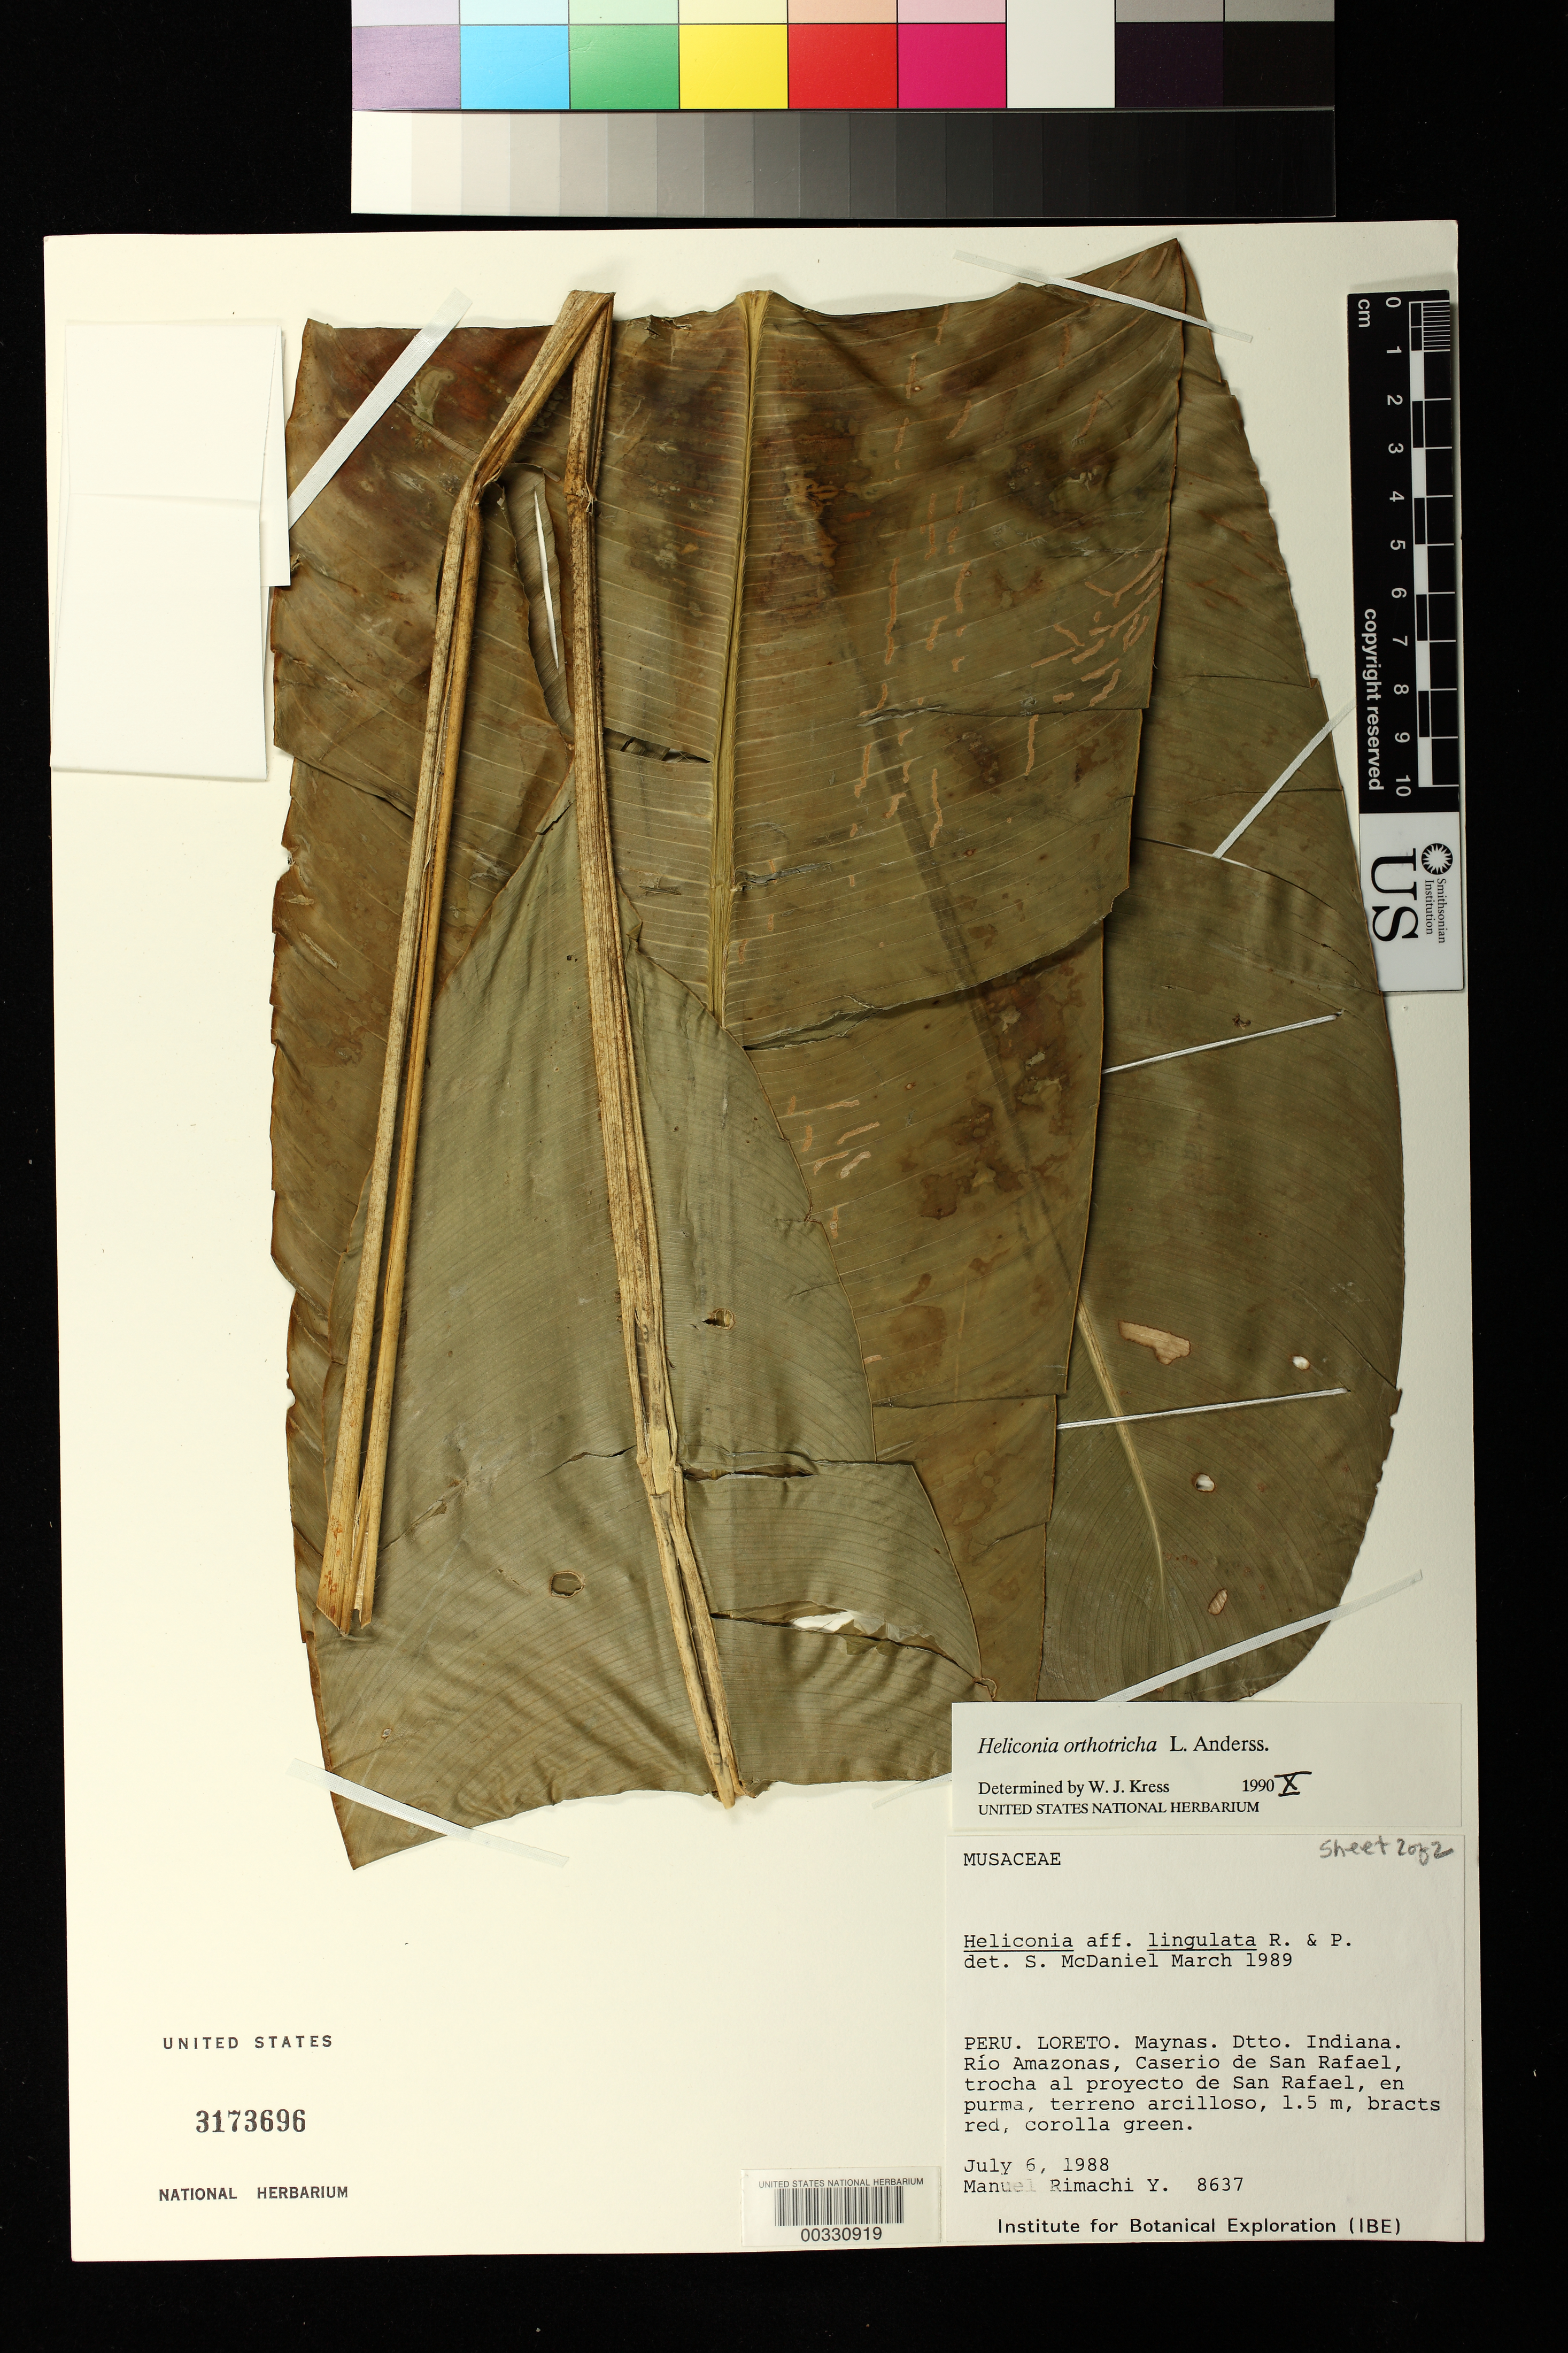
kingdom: Plantae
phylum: Tracheophyta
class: Liliopsida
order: Zingiberales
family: Heliconiaceae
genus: Heliconia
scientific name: Heliconia orthotricha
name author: L. Andersson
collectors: M. Rimachi Y.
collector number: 8637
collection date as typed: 06 Jul 1988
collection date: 1988-07-06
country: Peru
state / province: Loreto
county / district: Maynas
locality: Dtto Indiana, Rio Amazonas, Caserio de San Rafael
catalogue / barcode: US 3173696